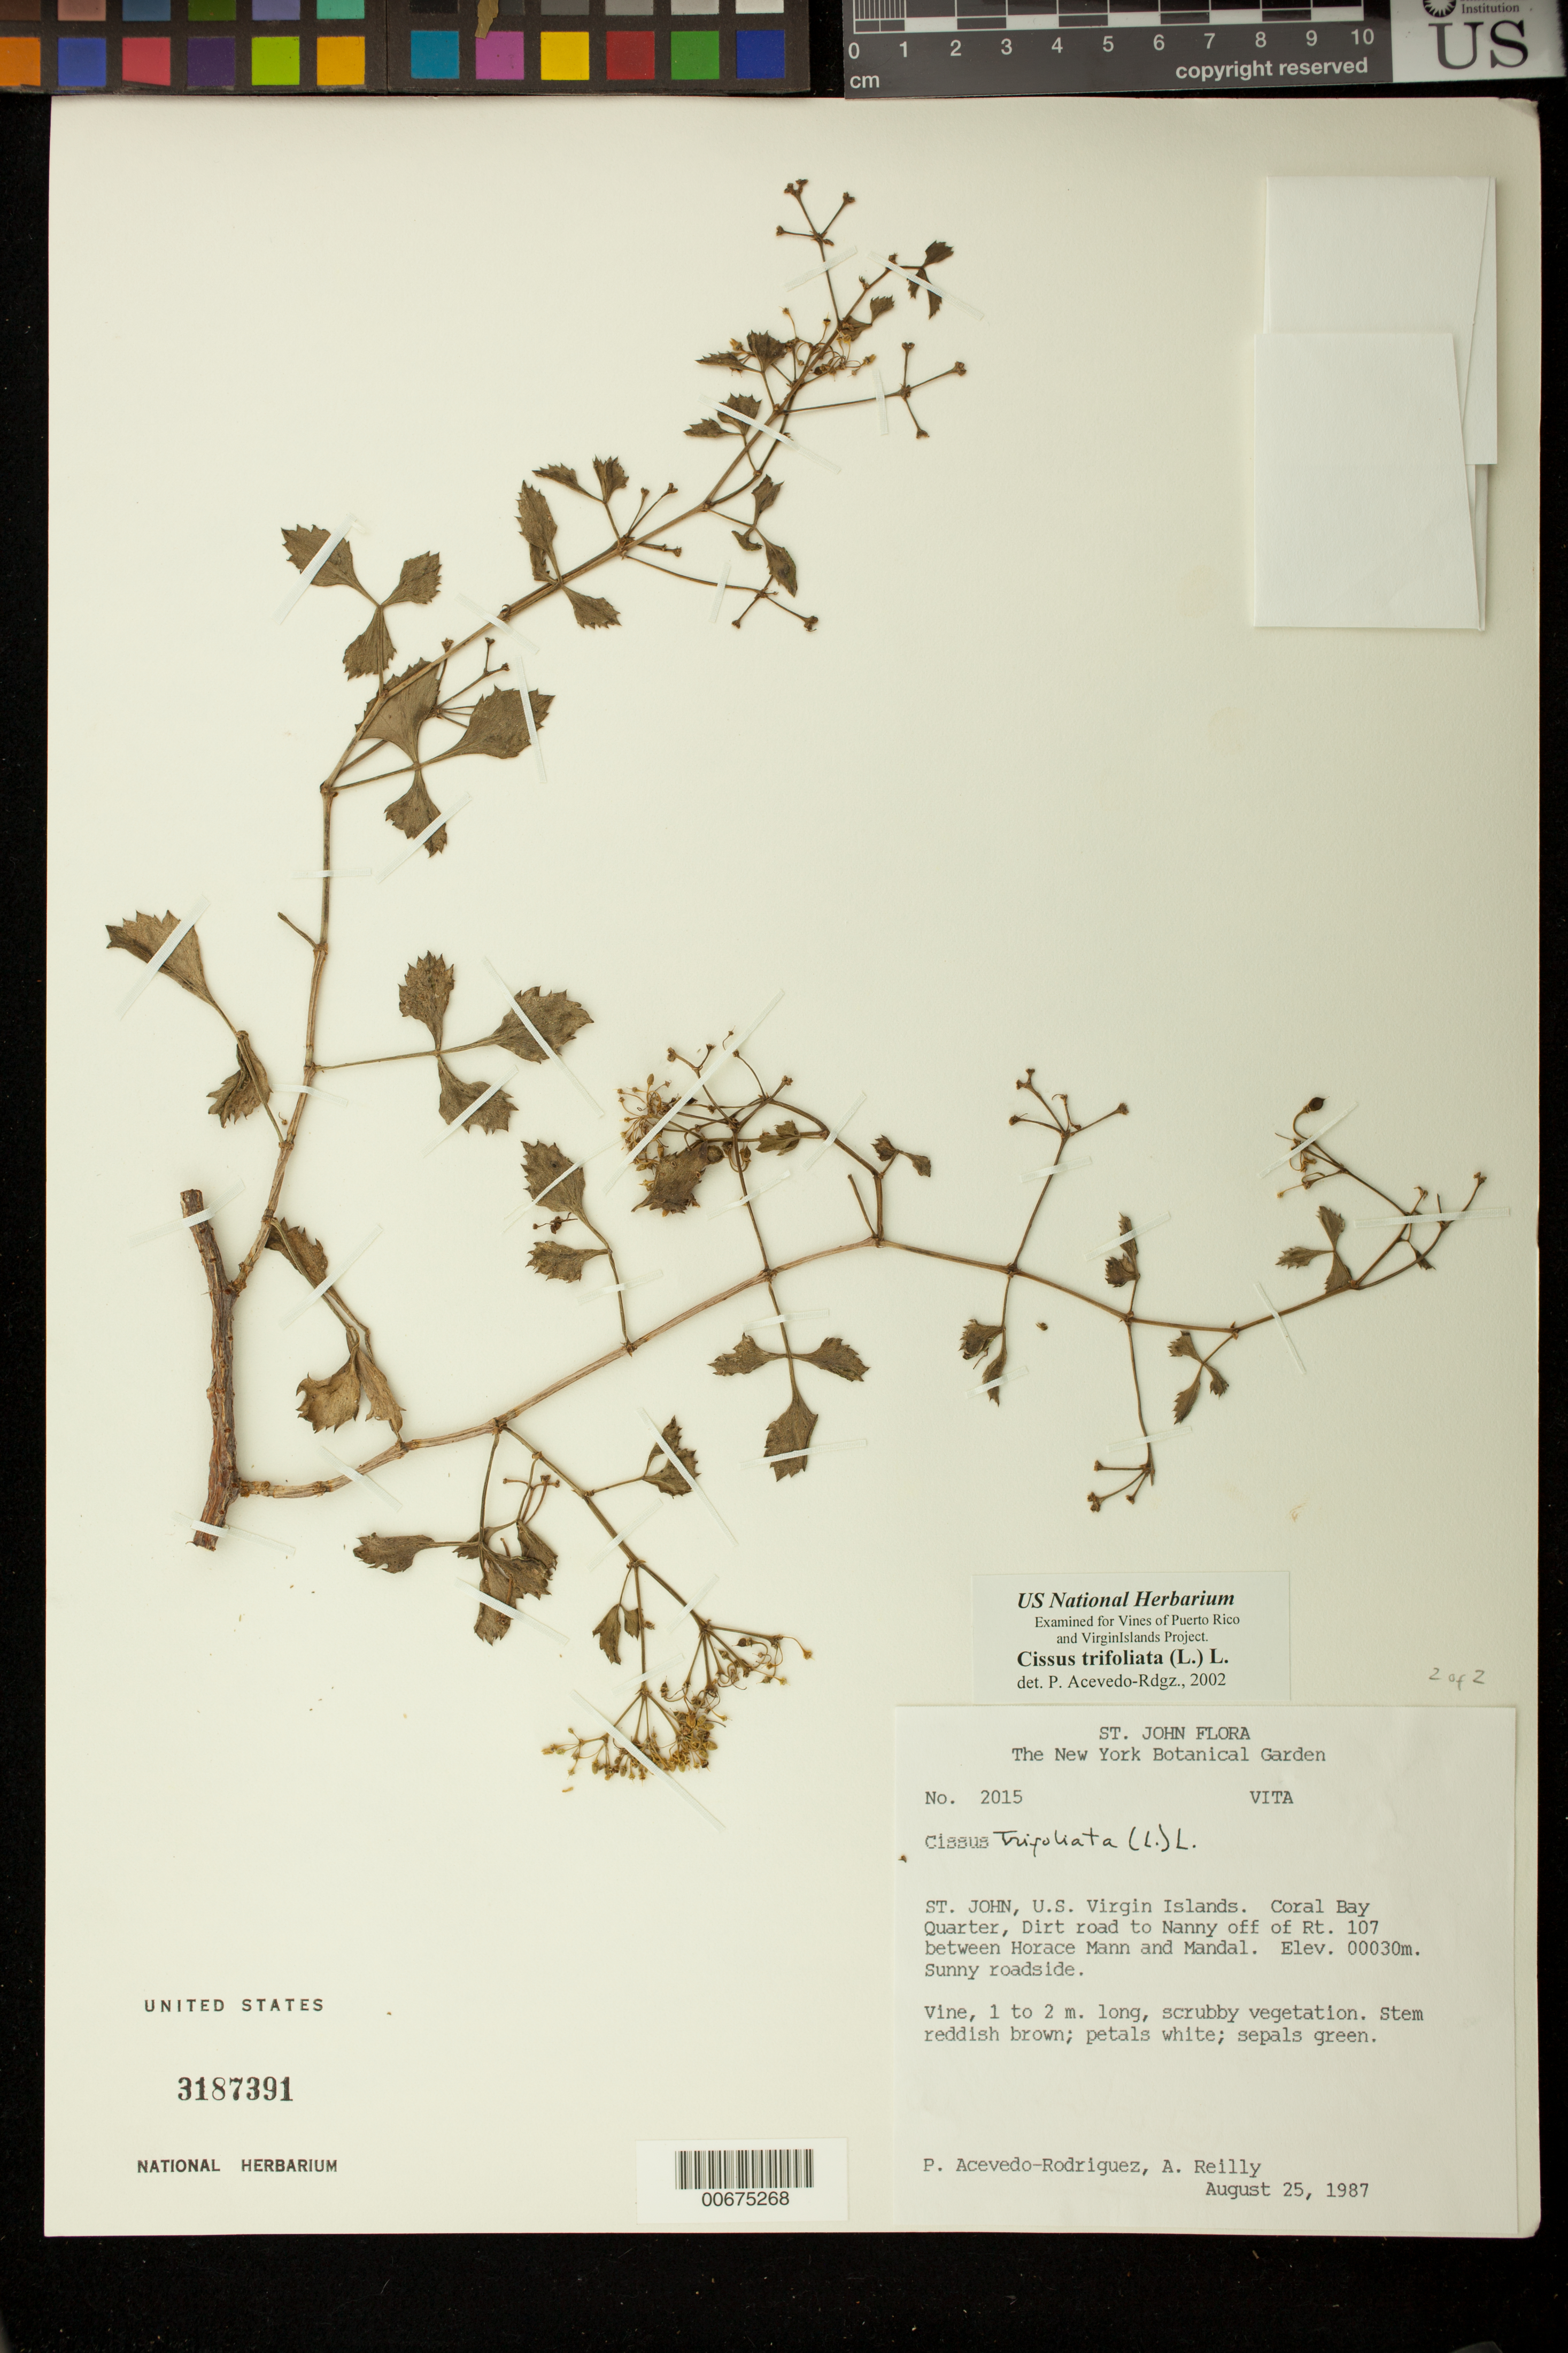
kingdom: Plantae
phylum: Tracheophyta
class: Magnoliopsida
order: Vitales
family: Vitaceae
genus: Cissus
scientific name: Cissus trifoliata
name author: (L.) L.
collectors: P. Acevedo-Rodr. & A. Reilly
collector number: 2015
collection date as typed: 25 Aug 1987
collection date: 1987-08-25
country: U.S. Virgin Islands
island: St. John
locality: Coral Bay Quarter; Dirt road to Nanny off of Rt. 107 between Horace Mann and Mandal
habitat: Sunny roadside.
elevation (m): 30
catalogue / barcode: US 3187391